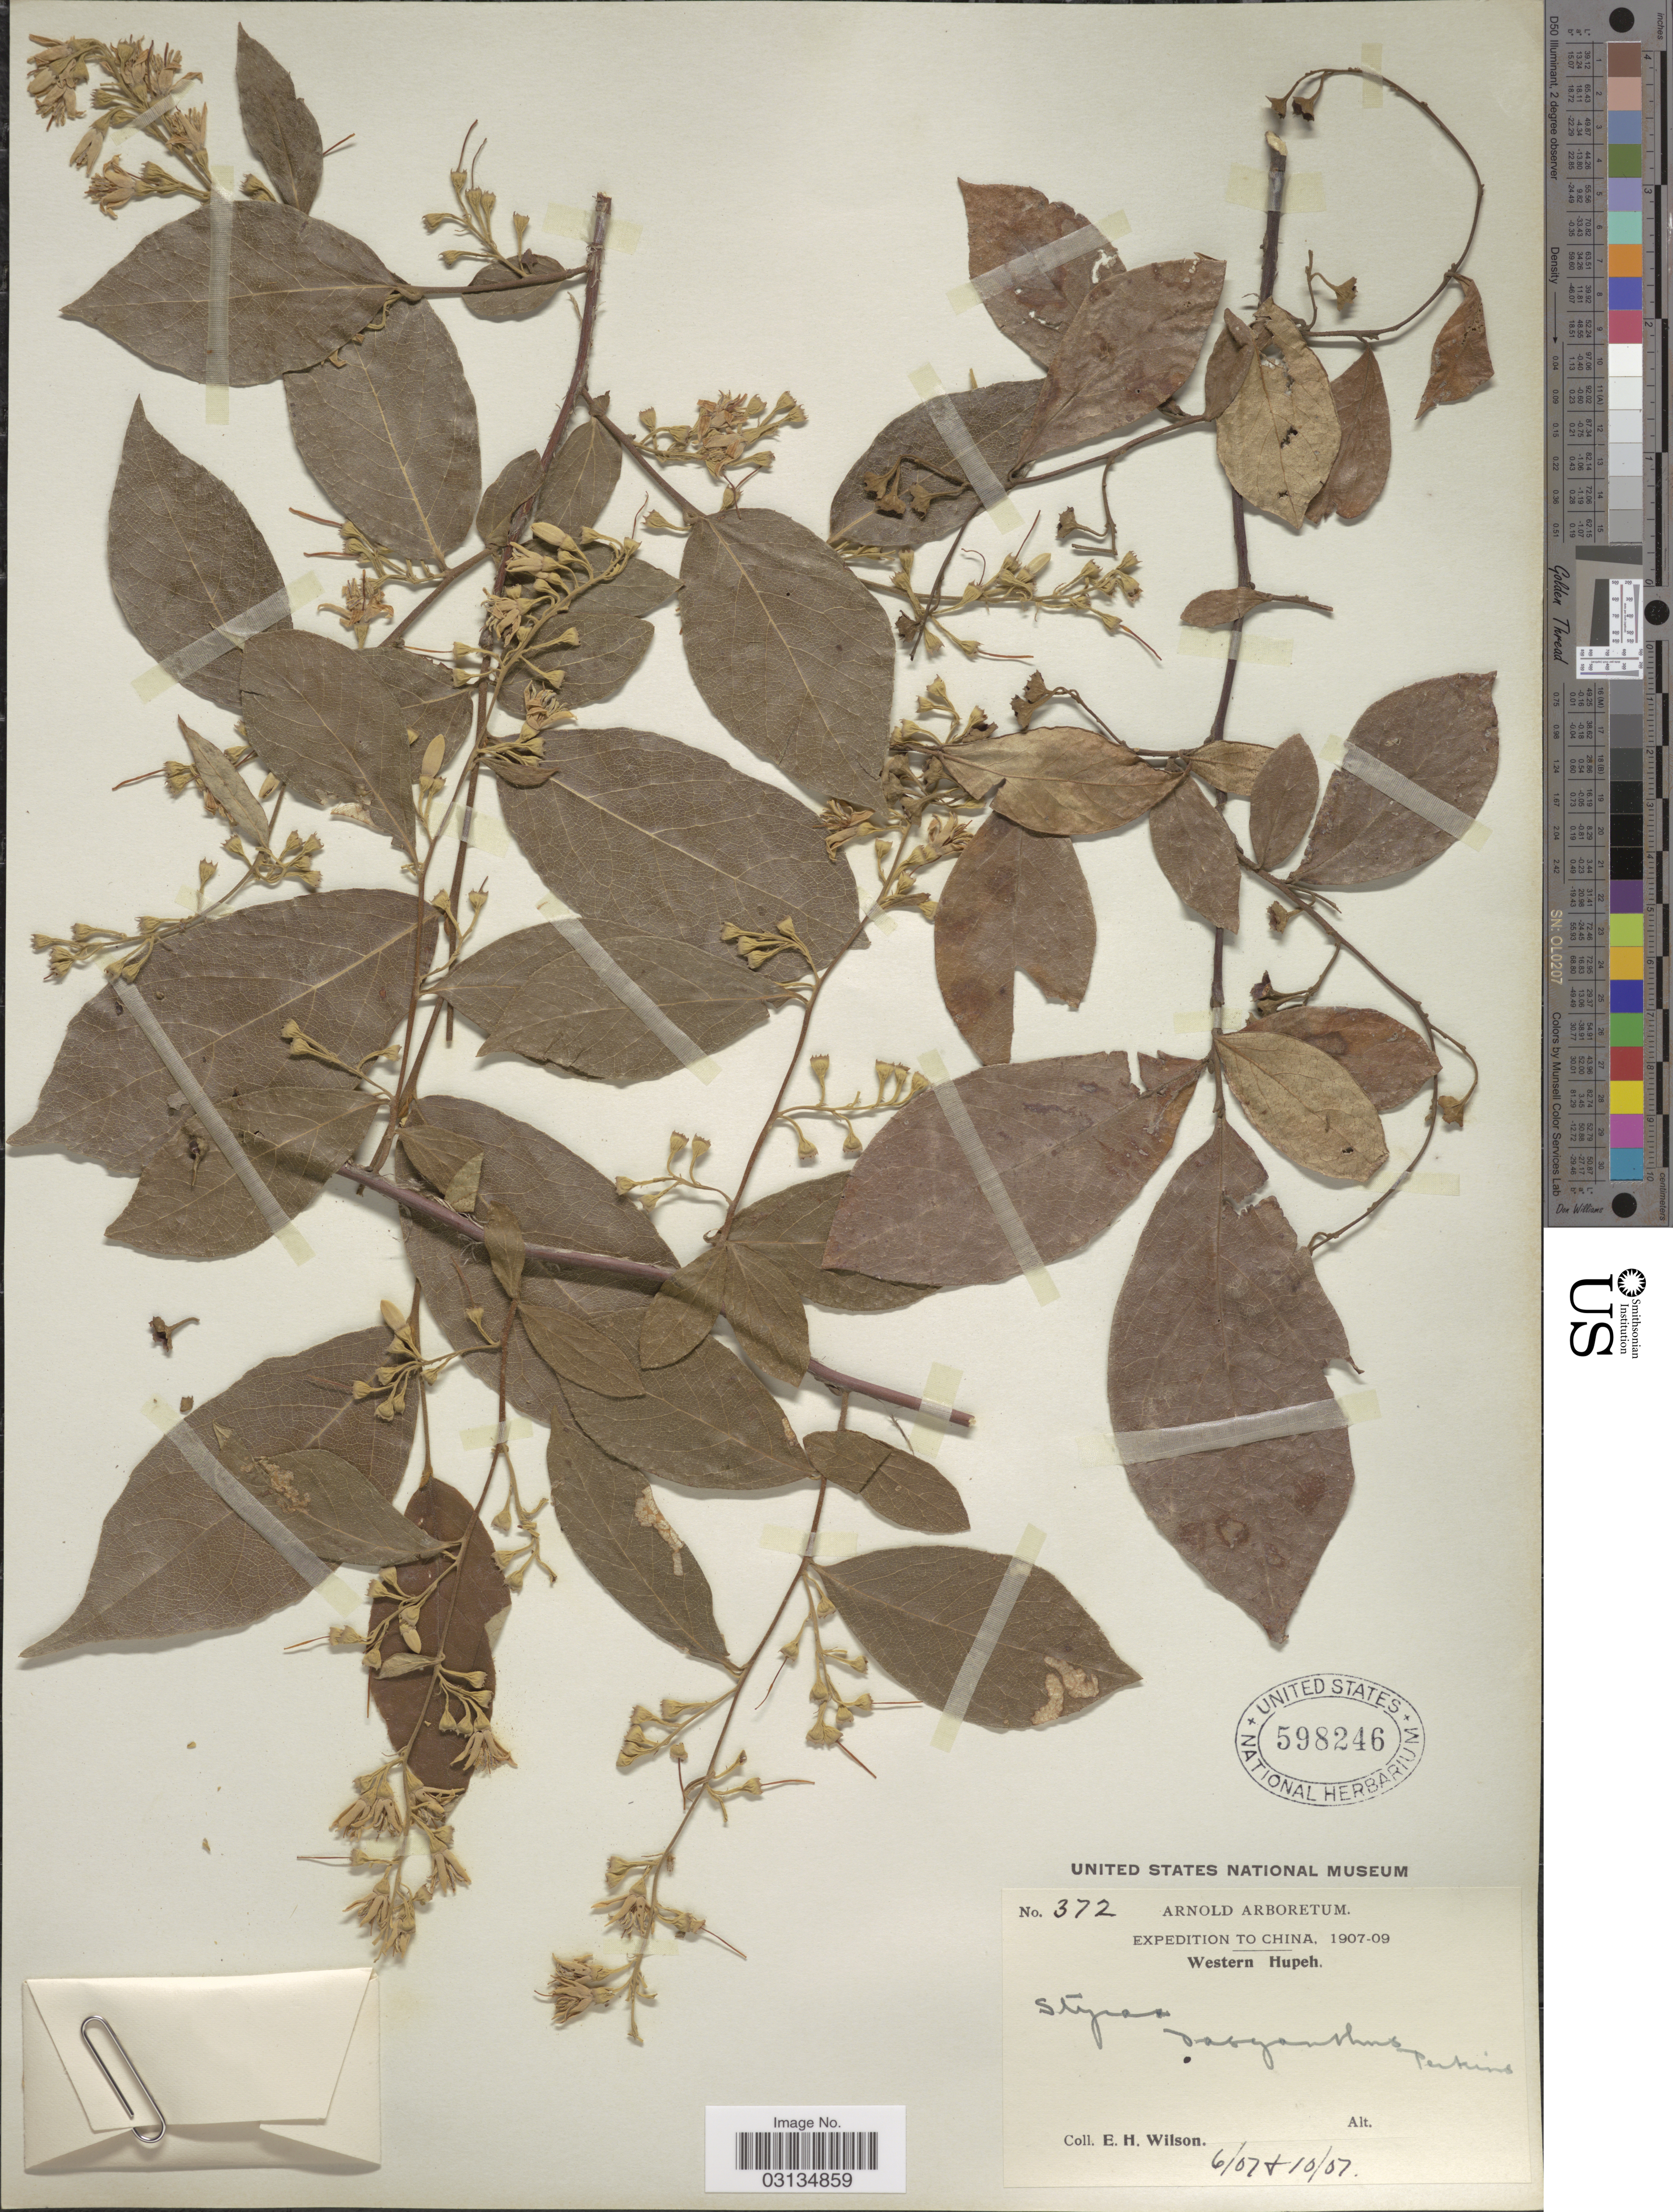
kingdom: Plantae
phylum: Tracheophyta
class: Magnoliopsida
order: Ericales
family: Styracaceae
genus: Styrax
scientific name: Styrax dasyanthus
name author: Perkins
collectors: E. Wilson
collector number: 372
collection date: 1907-06/1907-10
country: China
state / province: Hubei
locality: Western Hupeh.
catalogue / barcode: US 598246